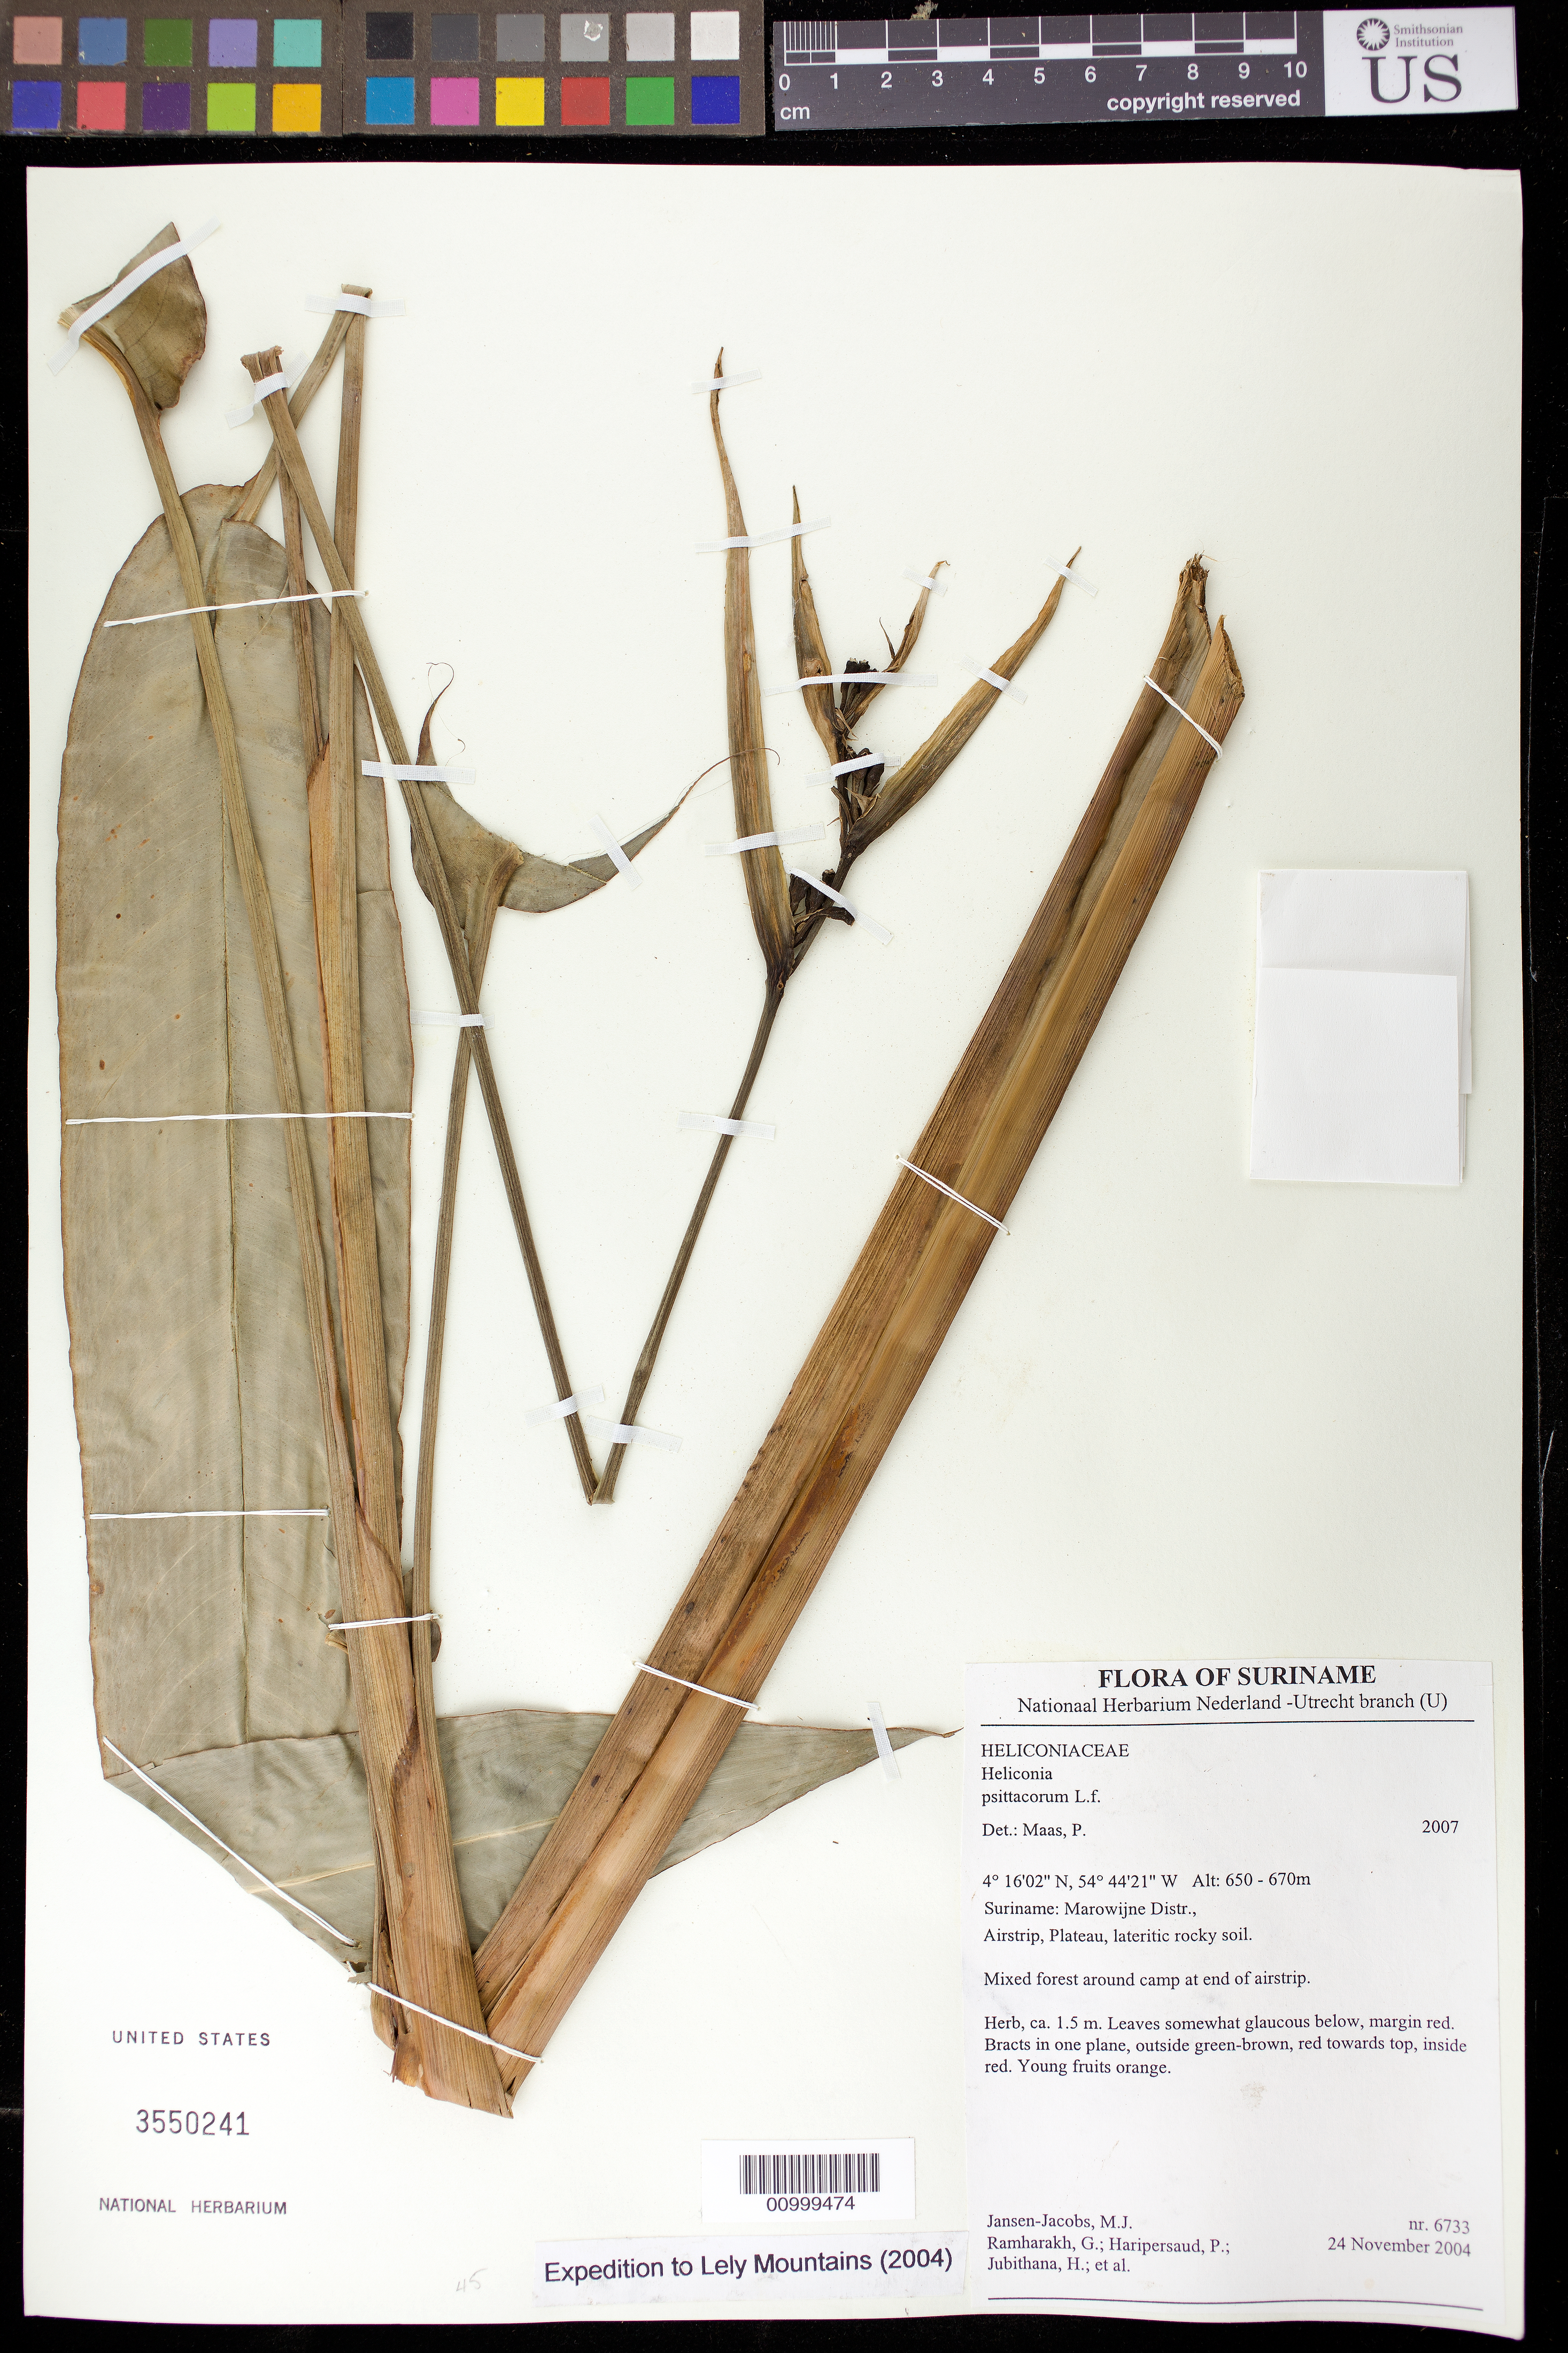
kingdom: Plantae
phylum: Tracheophyta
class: Liliopsida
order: Zingiberales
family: Heliconiaceae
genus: Heliconia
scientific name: Heliconia psittacorum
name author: L. f.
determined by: Maas, Paul J. M.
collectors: M. J. Jansen-Jacobs et al.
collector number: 6733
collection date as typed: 24-Nov-04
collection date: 2004-11-24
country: Suriname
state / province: Marowijne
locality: Lely Mountains, airstrip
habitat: Plateau, lateritic rocky soil. Mixed forest around camp at end of airstrip.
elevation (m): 650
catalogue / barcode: US 3550241